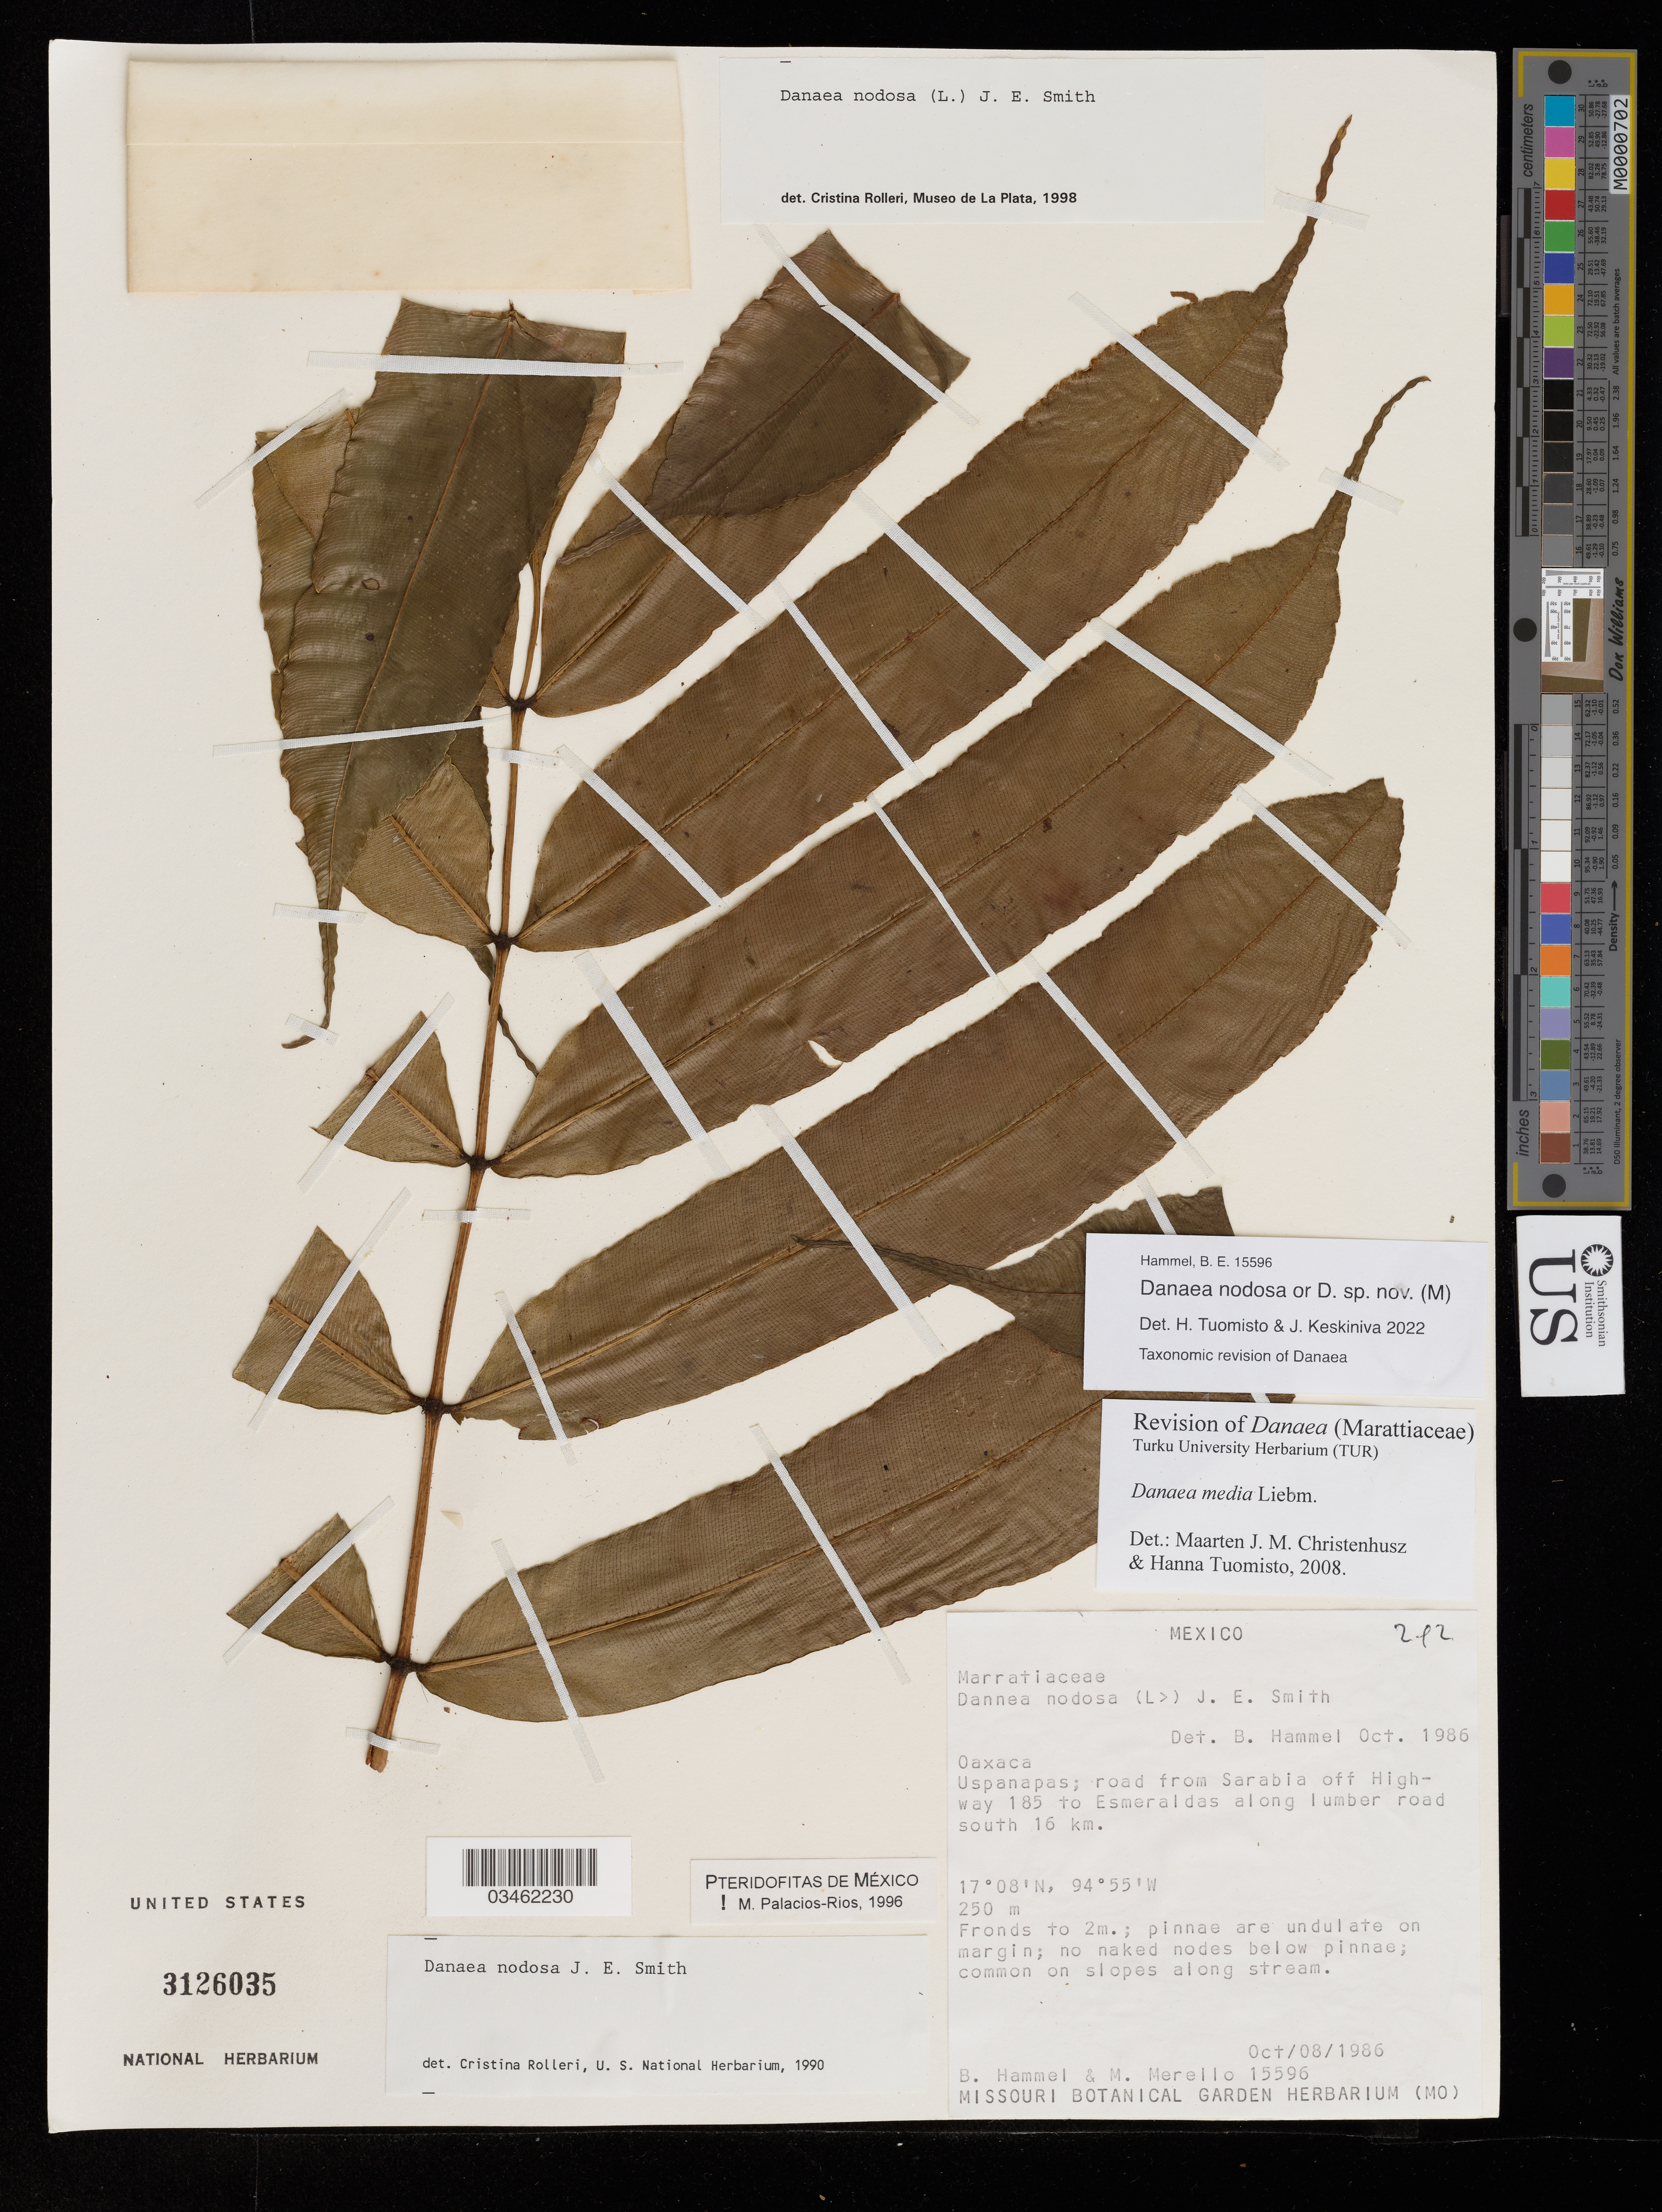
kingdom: Plantae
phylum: Tracheophyta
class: Polypodiopsida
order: Marattiales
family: Marattiaceae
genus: Danaea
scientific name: Danaea nodosa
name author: (L.) Sm.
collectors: B. Hammel & M. Merello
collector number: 15596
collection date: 1986-10-08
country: Mexico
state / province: Oaxaca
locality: Usanapas; road from Sarabia off Highway 185 to Esmeraldas along lumber road south 16 km.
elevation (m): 250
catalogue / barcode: US 3126035